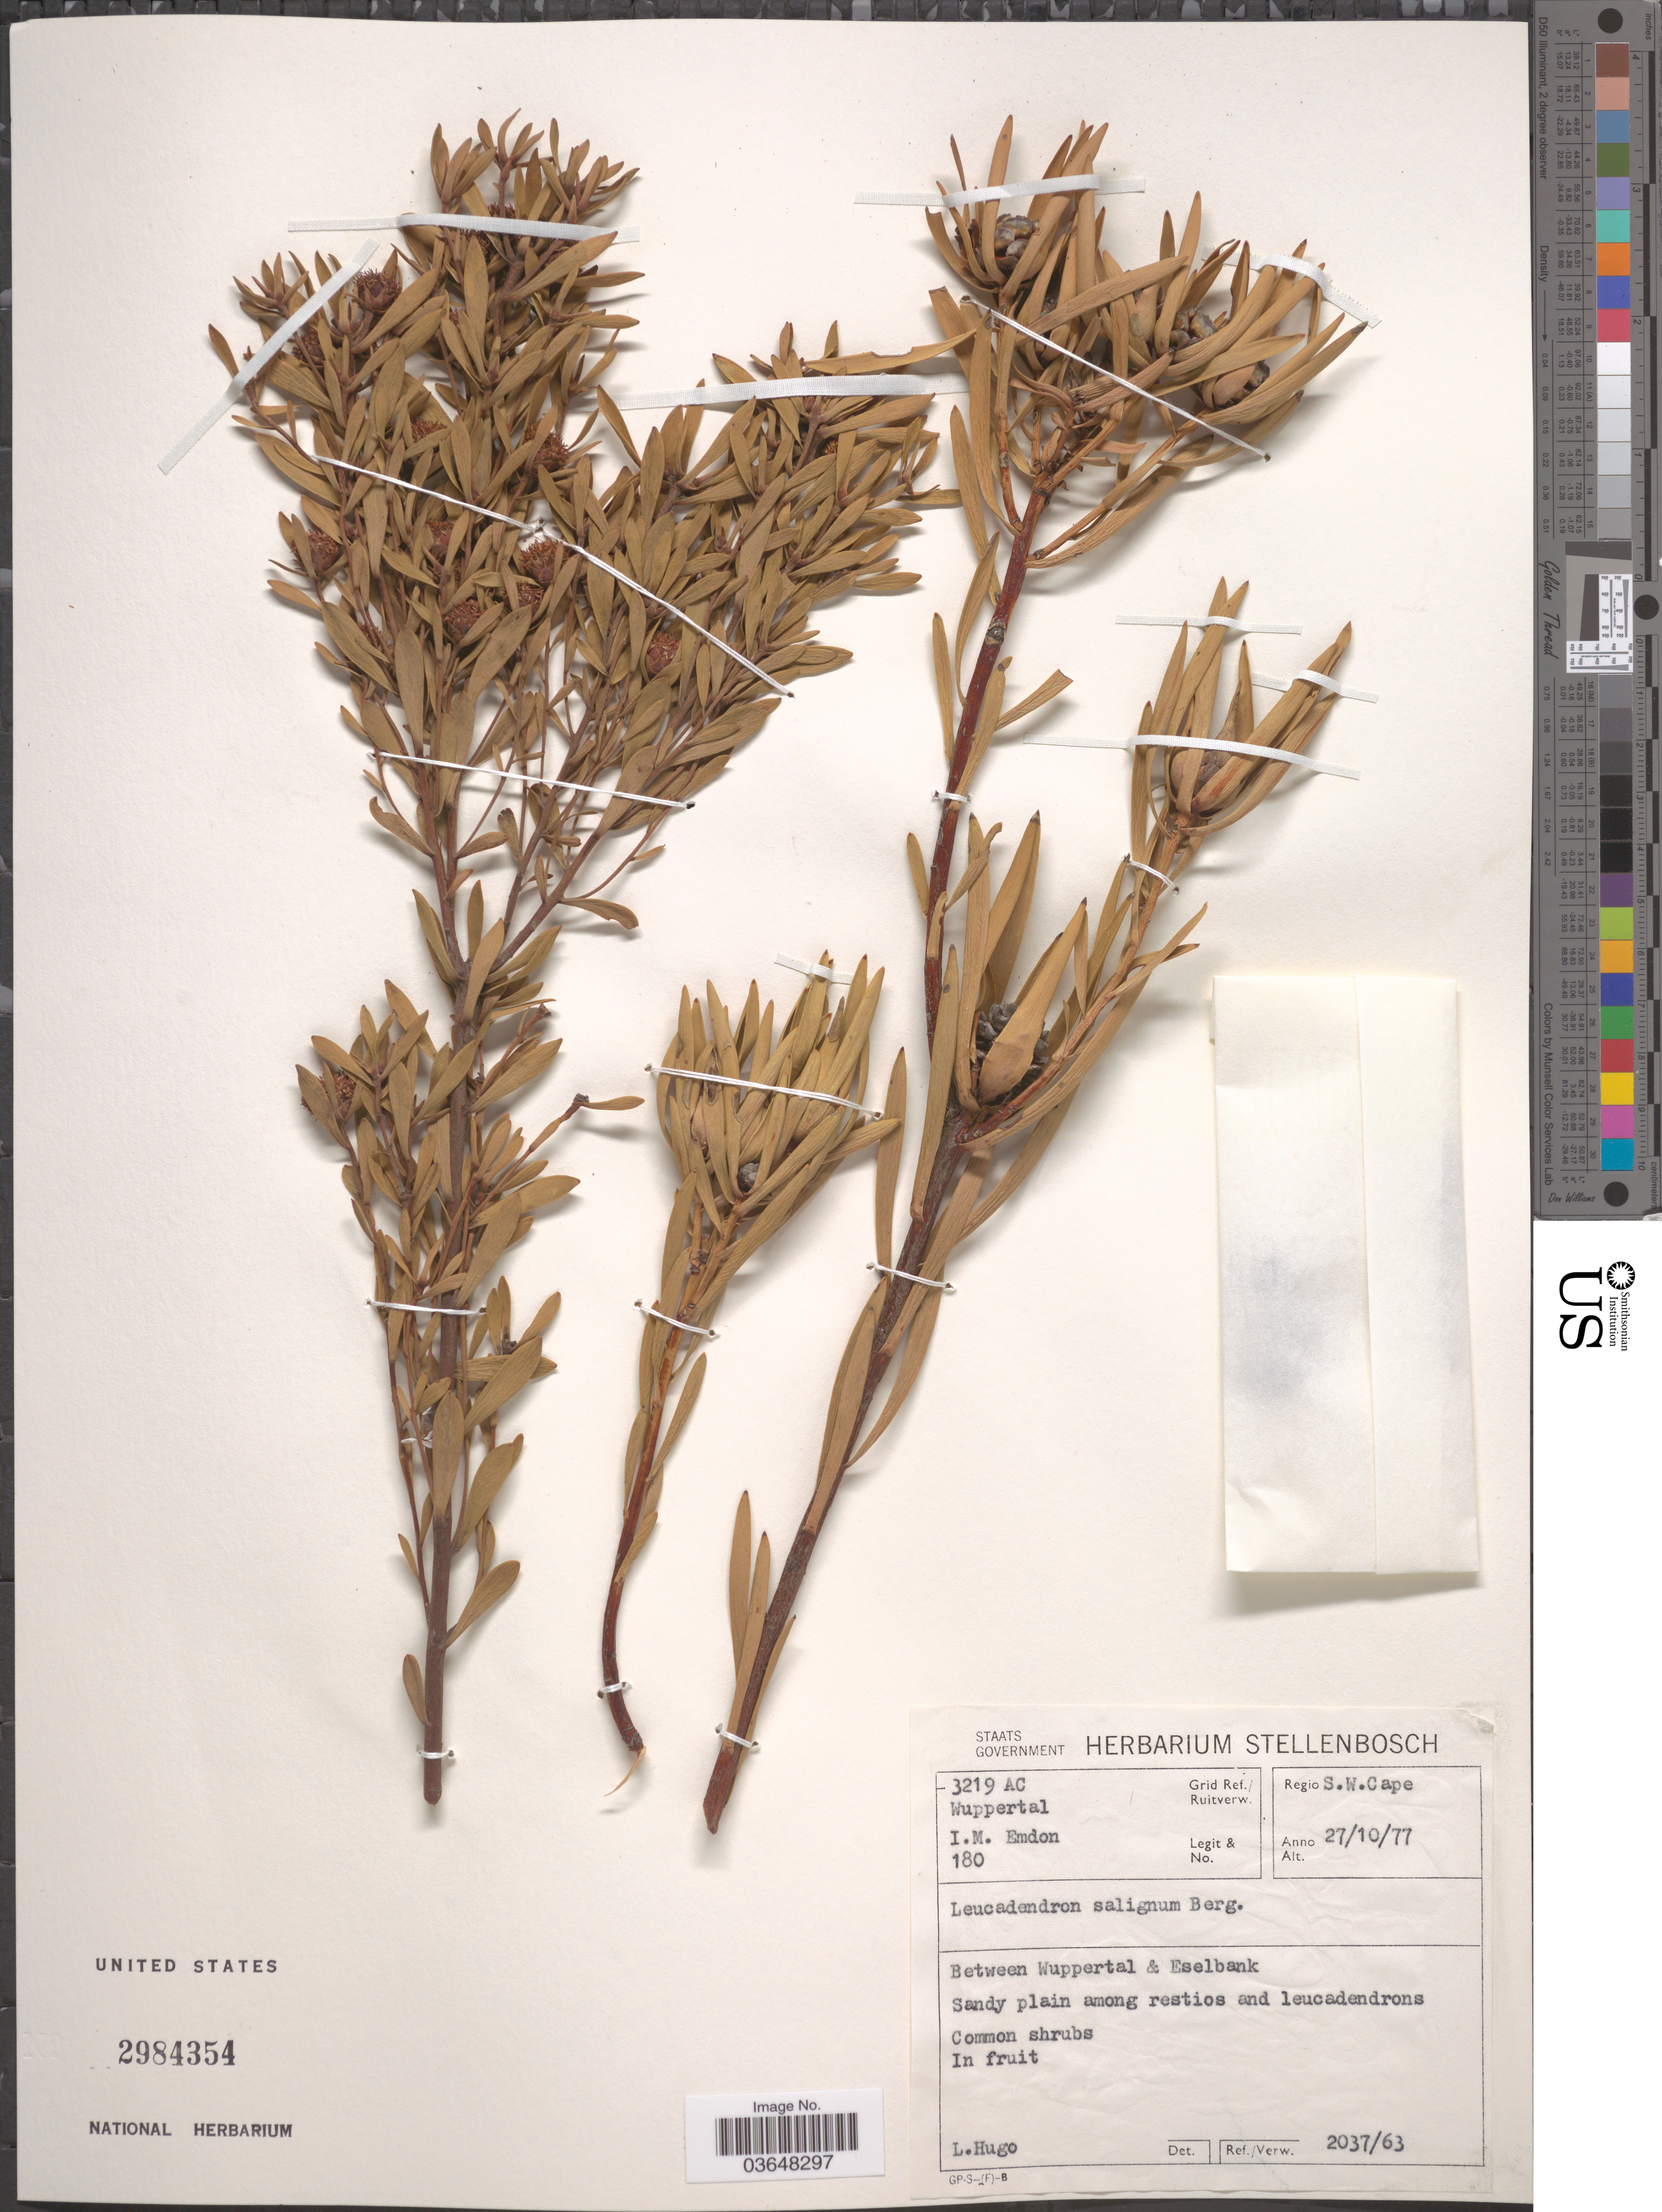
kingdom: Plantae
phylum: Tracheophyta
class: Magnoliopsida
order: Proteales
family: Proteaceae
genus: Leucadendron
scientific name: Leucadendron salignum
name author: P.J. Bergius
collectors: I. Emdon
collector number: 180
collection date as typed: Transcribed d/m/y: 27/10/77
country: South Africa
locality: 3219 AC Wuppertal Grid Ref./Ruitverw. Regio S.W.Cape. Between Wuppertal & Eselbank.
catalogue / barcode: US 2984354